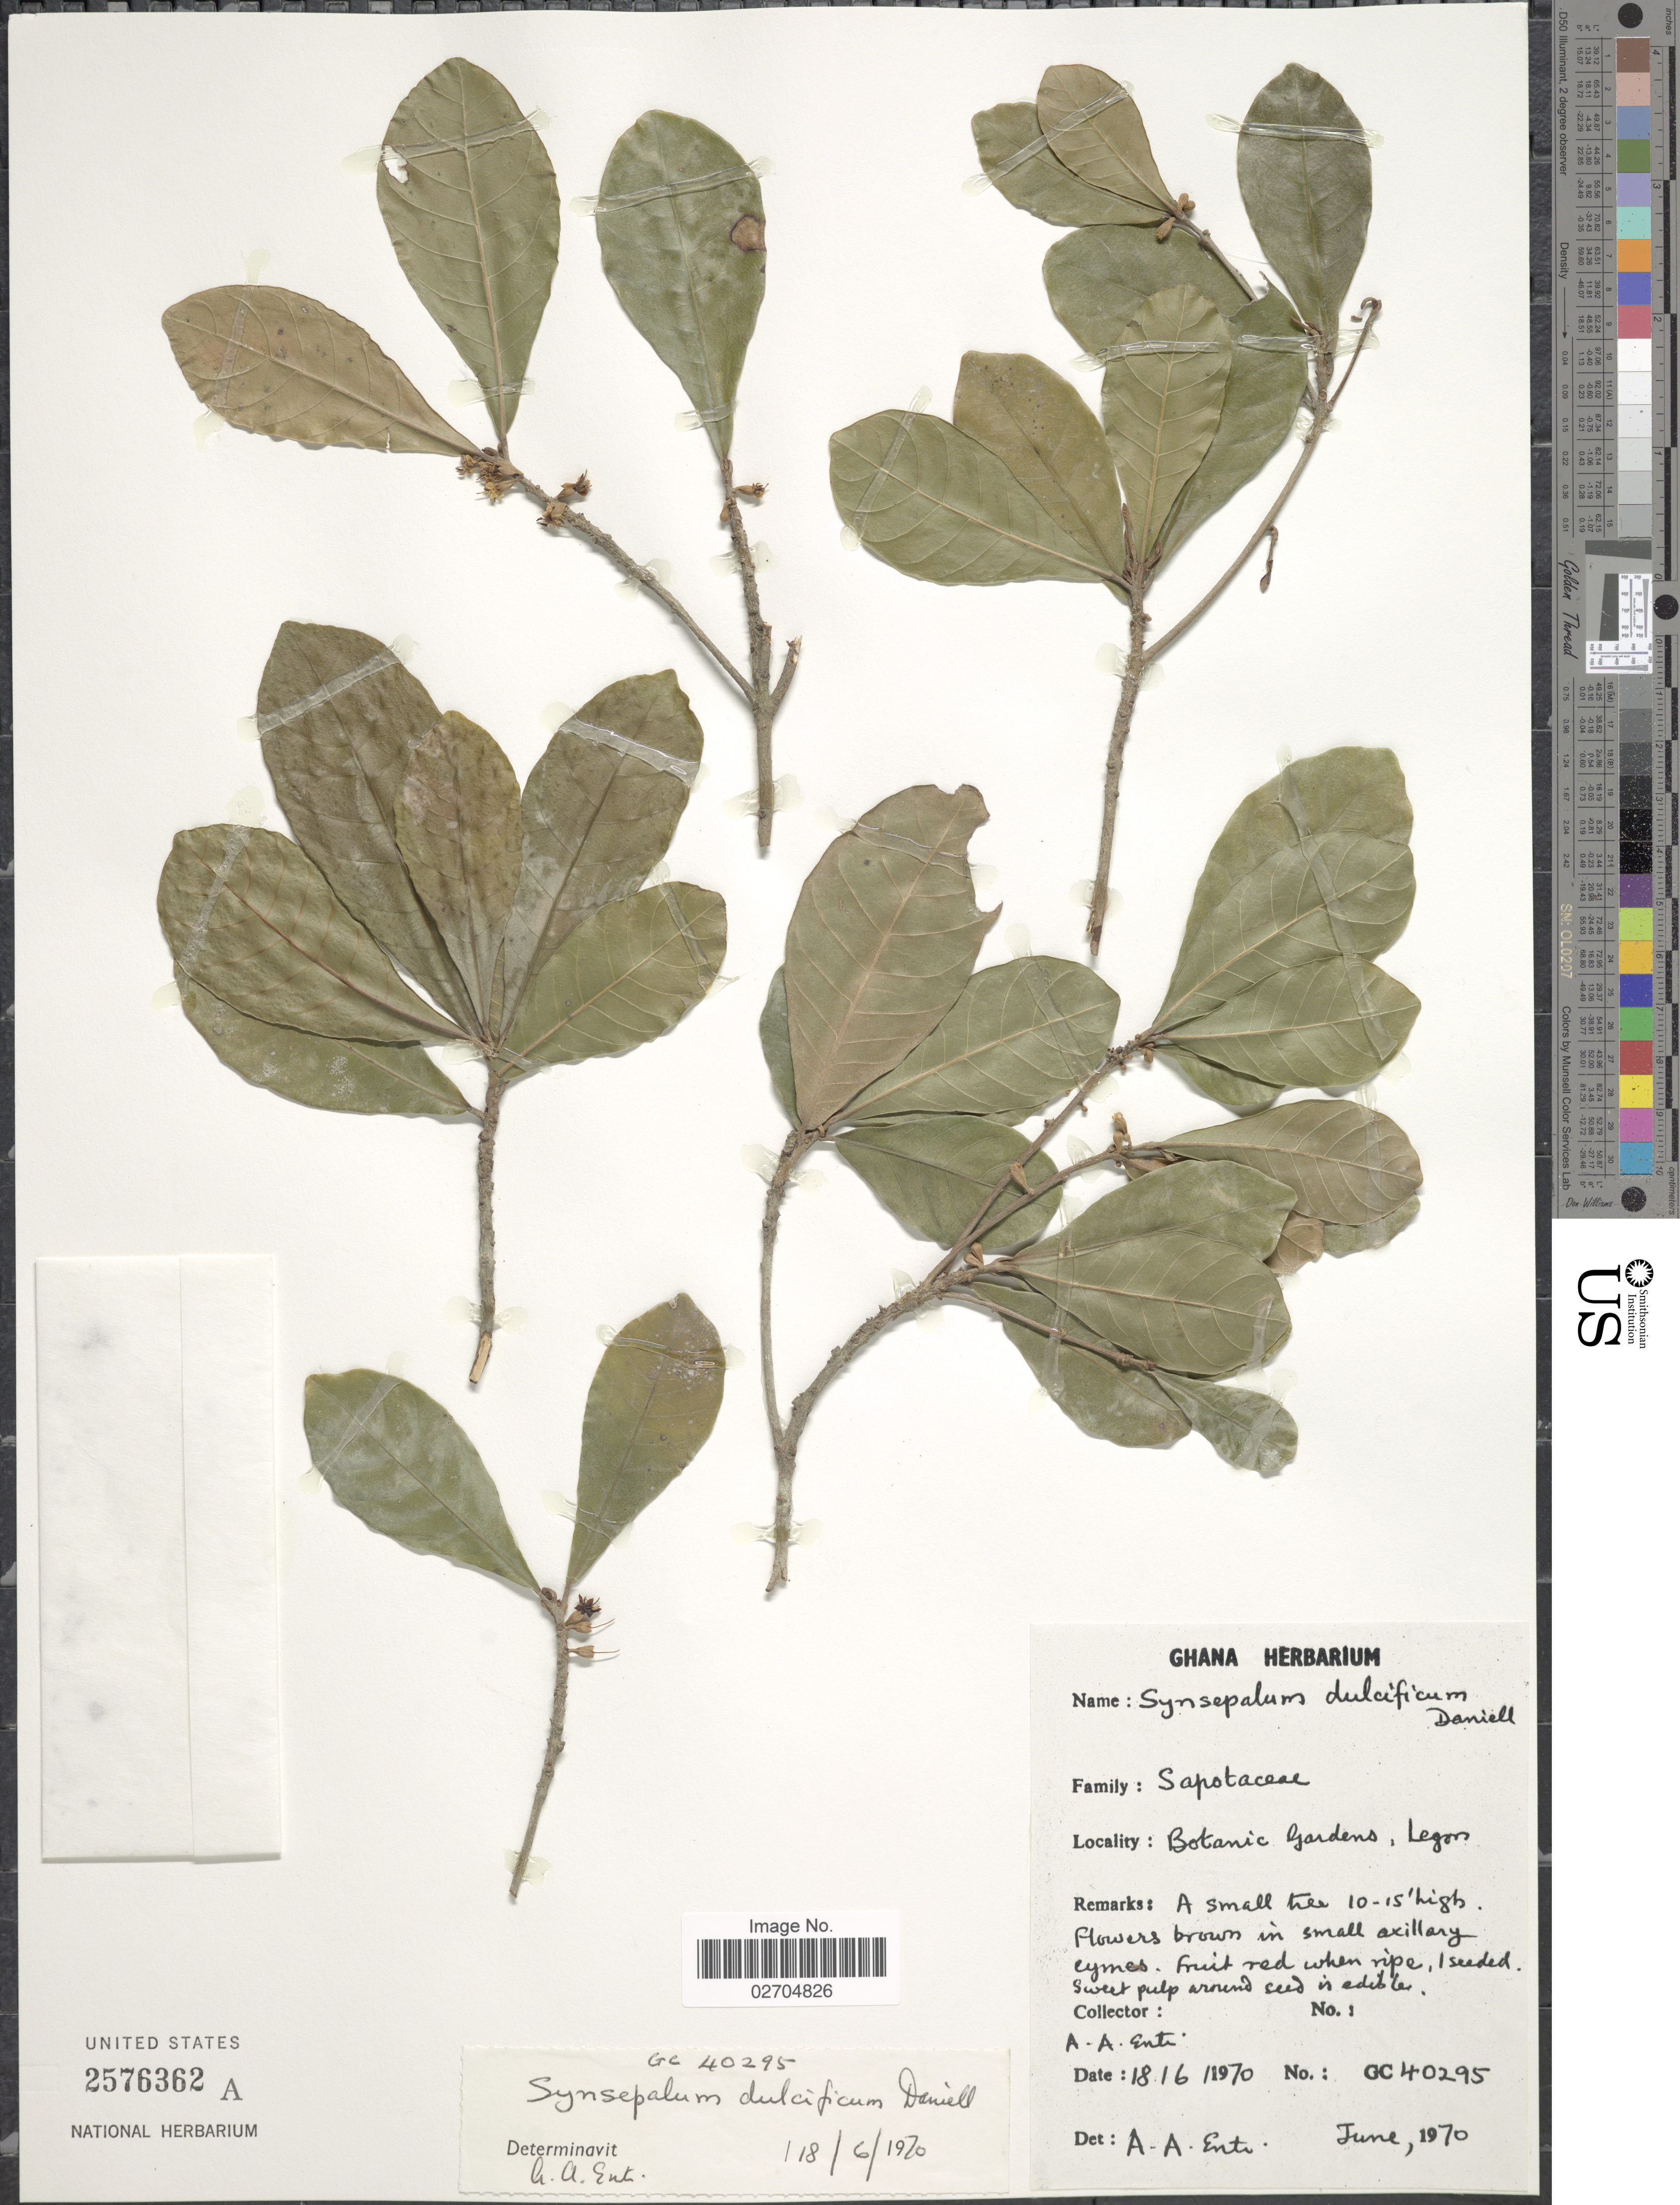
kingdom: Plantae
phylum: Tracheophyta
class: Magnoliopsida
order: Ericales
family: Sapotaceae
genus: Synsepalum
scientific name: Synsepalum dulcificum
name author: (Schumach. & Thonn.) Daniell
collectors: A. Enti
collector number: GC40295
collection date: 1970-06-18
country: Ghana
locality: Botanic Gardens, Legon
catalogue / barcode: US 2576362A